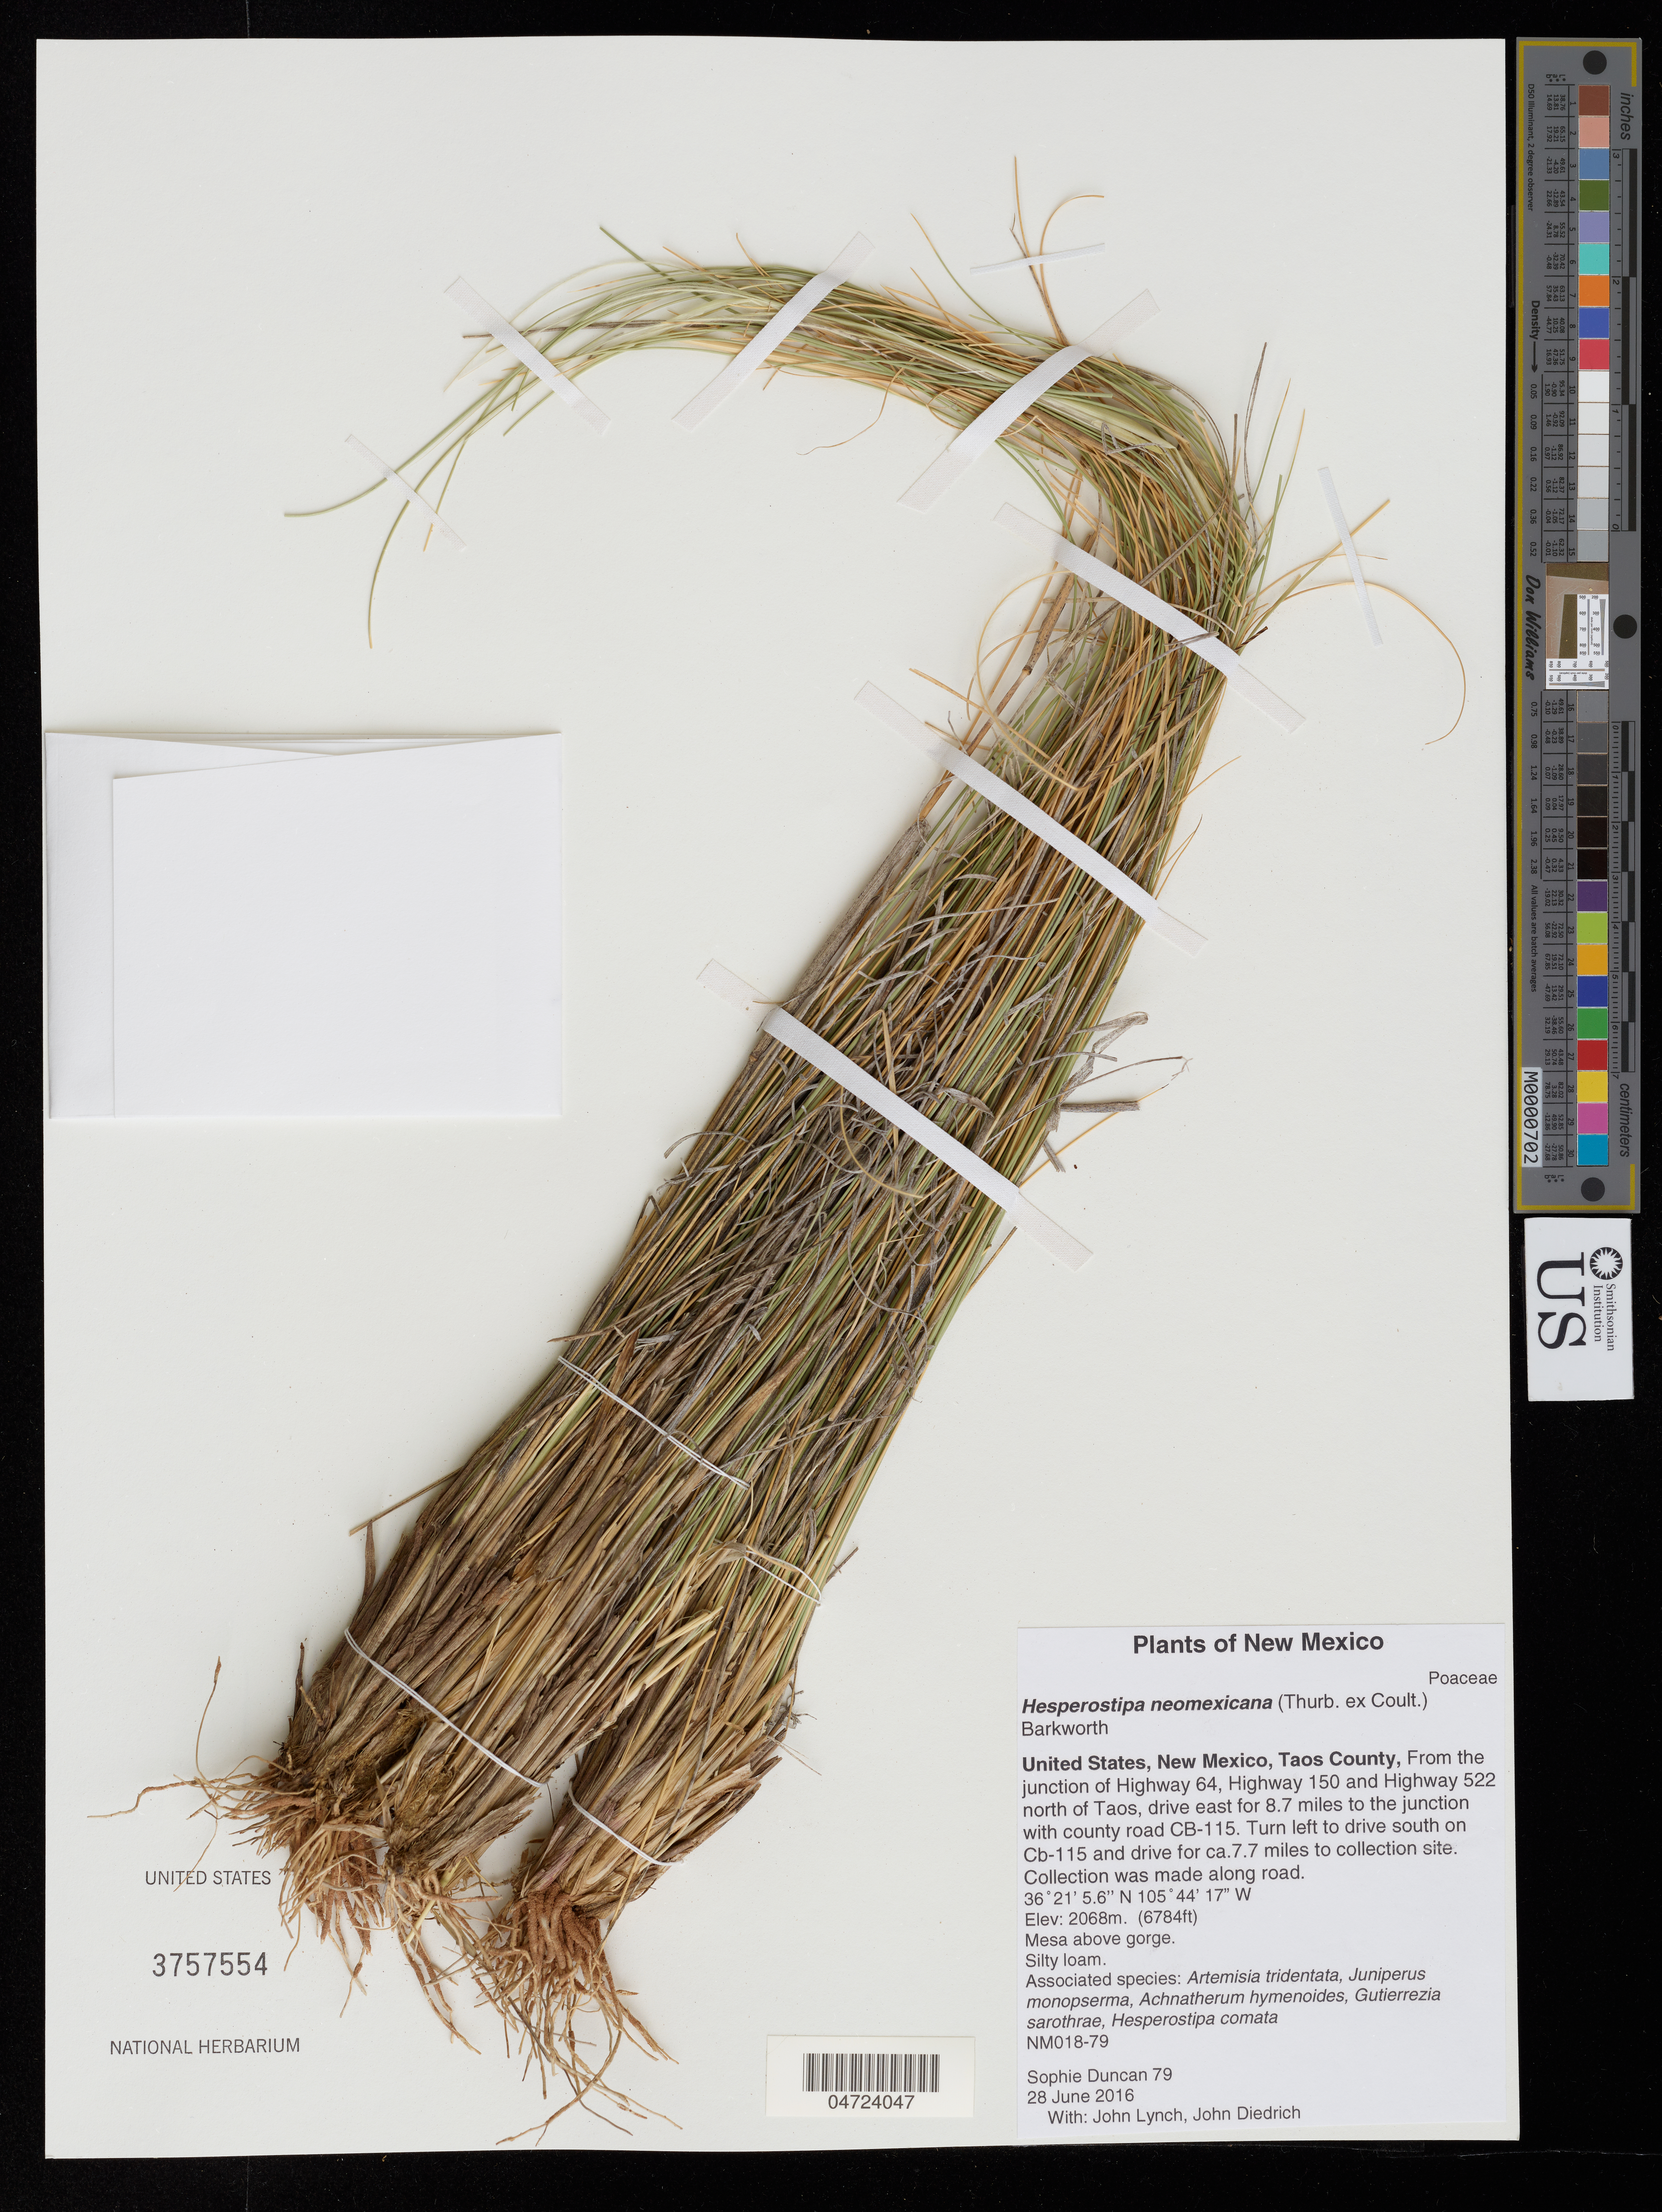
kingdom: Plantae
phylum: Tracheophyta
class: Liliopsida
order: Poales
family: Poaceae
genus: Hesperostipa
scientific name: Hesperostipa neomexicana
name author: (Thurb.) Barkworth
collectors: S. Duncan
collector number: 79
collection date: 2016-06-28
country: United States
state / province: New Mexico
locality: Taos County, From the junction of Highway 64, Highway 150 and Highway 522 north of Taos, drive east for 8.7 miles to the junction with county road CB-115. turn left to drive south on Cb-115 and drive for ca. 7.7 miles to collection site. Collection was made along road.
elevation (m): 2068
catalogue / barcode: US 3757554